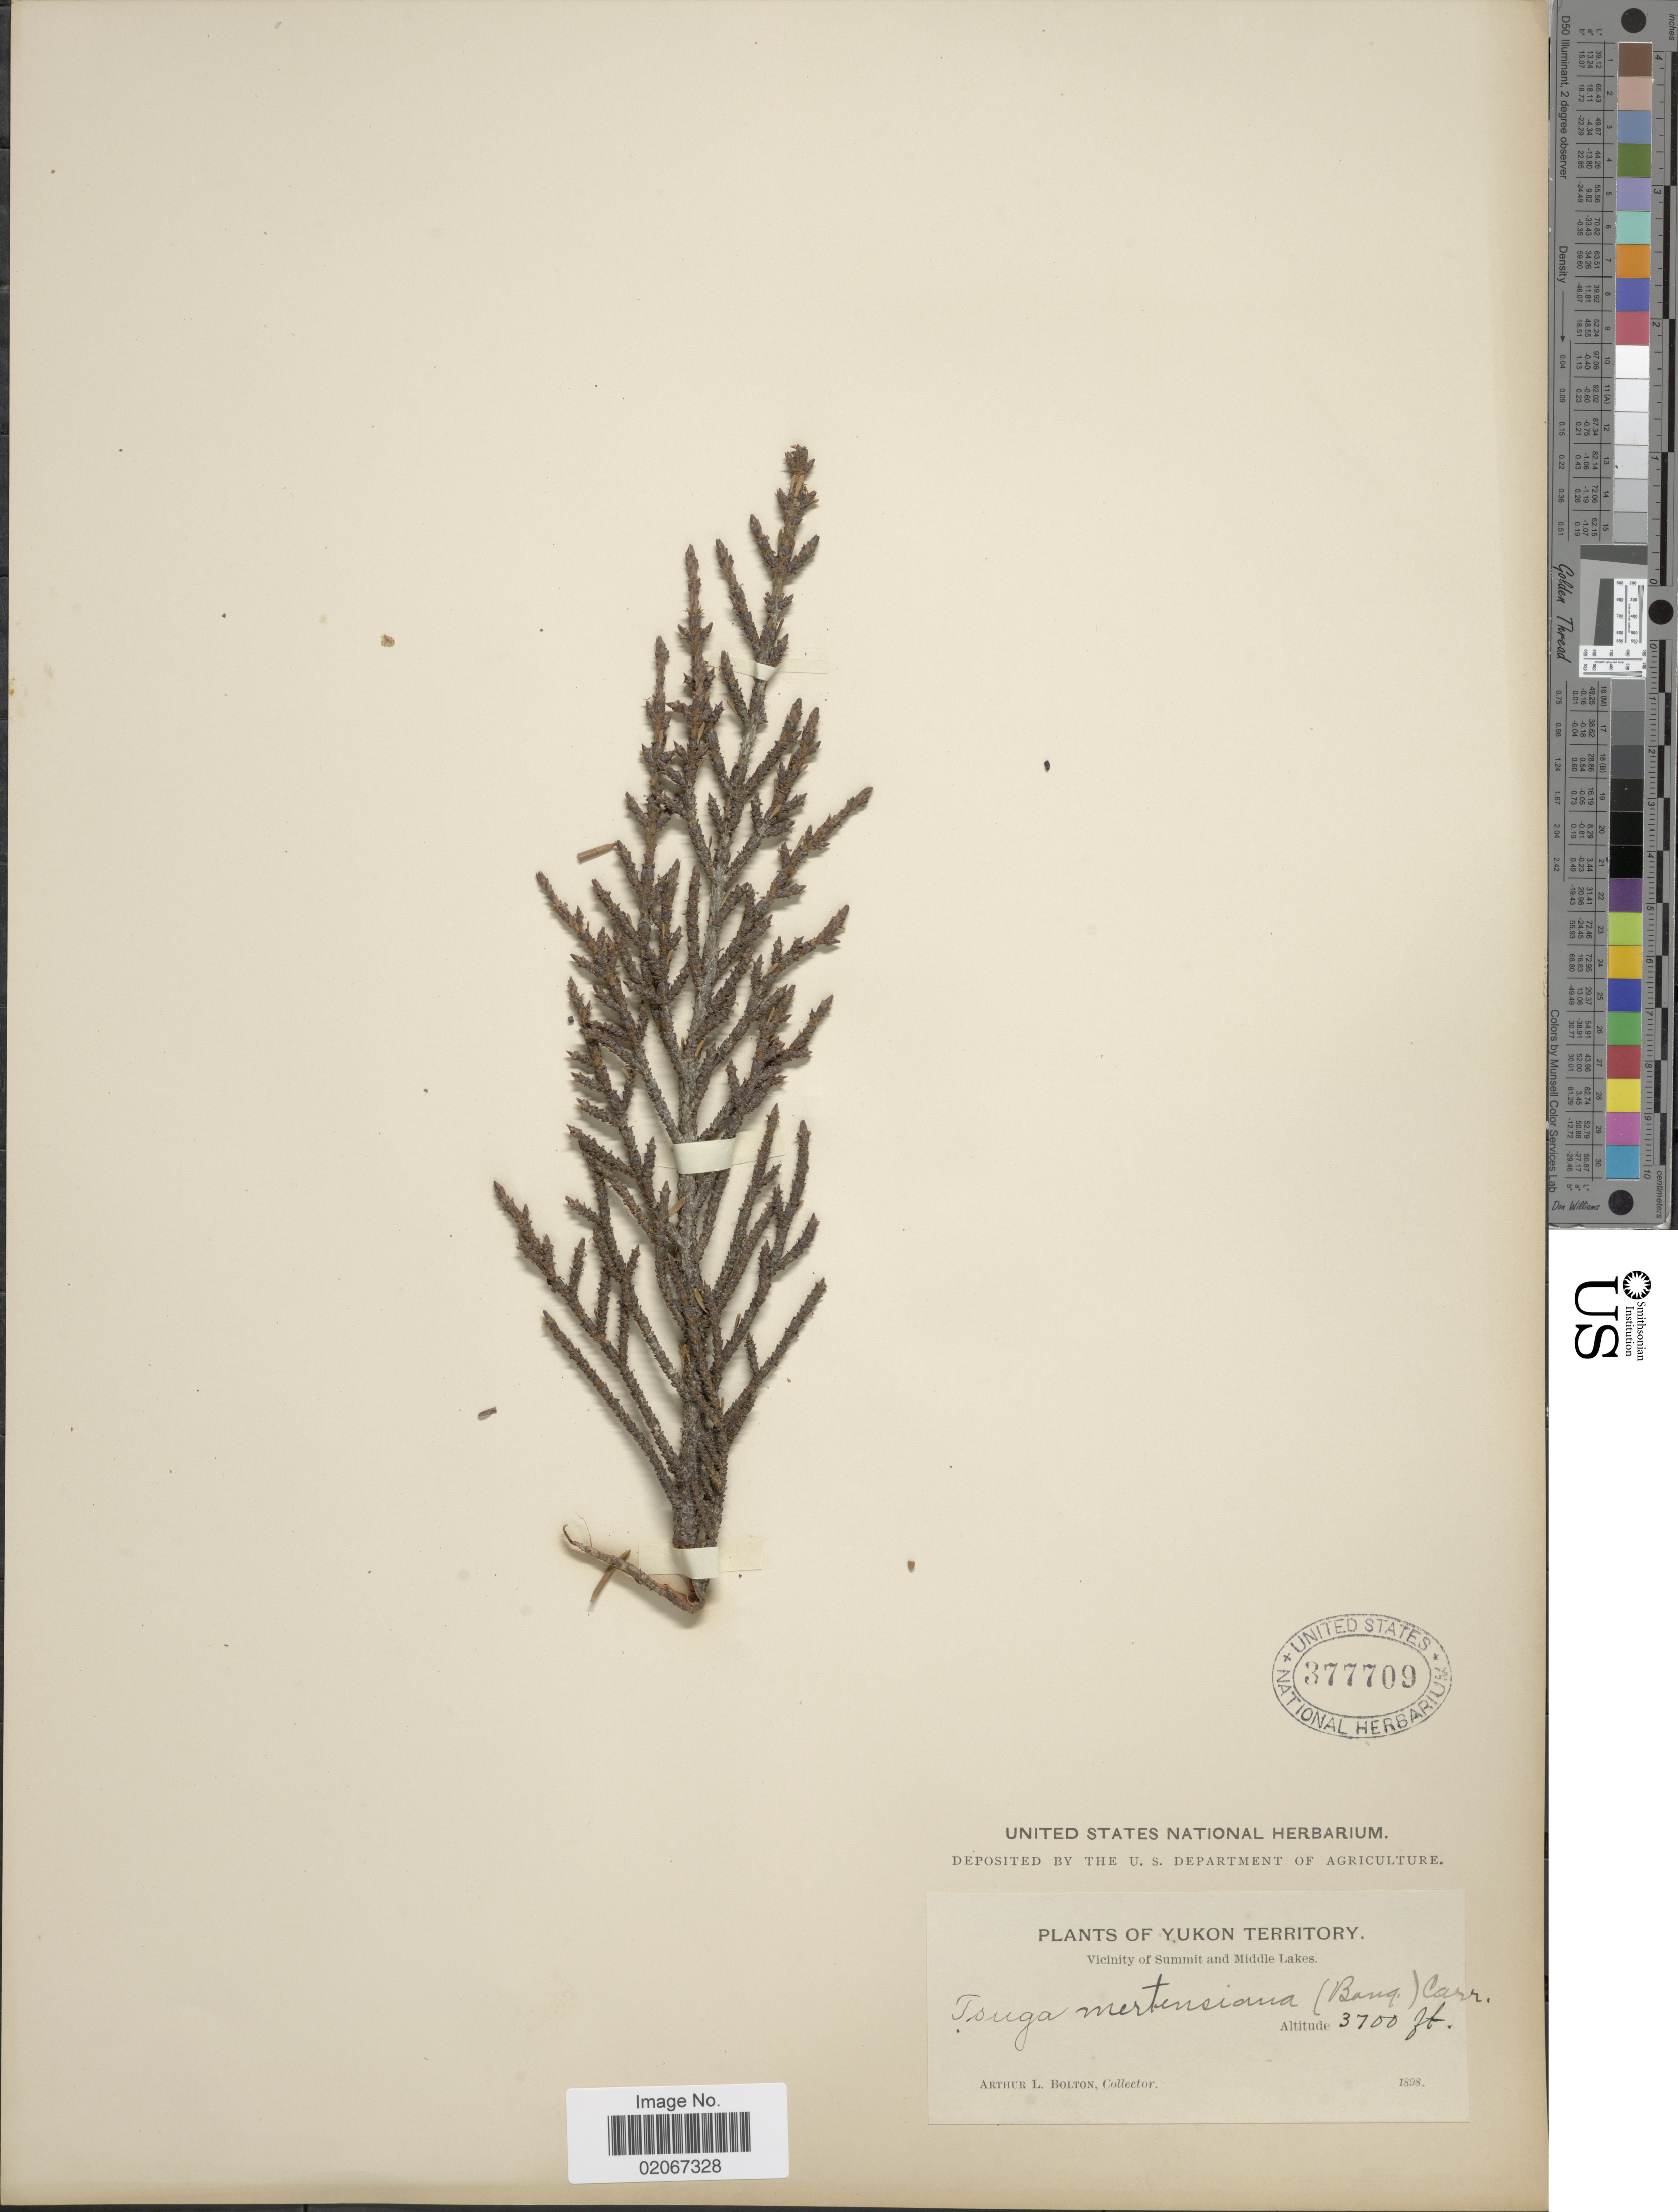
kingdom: Plantae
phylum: Tracheophyta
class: Pinopsida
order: Pinales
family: Pinaceae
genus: Tsuga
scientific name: Tsuga mertensiana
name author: (Bong.) Carrière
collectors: A. Bolton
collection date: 1898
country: Canada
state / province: Yukon Territory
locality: Vicinity of Summit and Middle Lakes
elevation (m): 1128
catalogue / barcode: US 377709